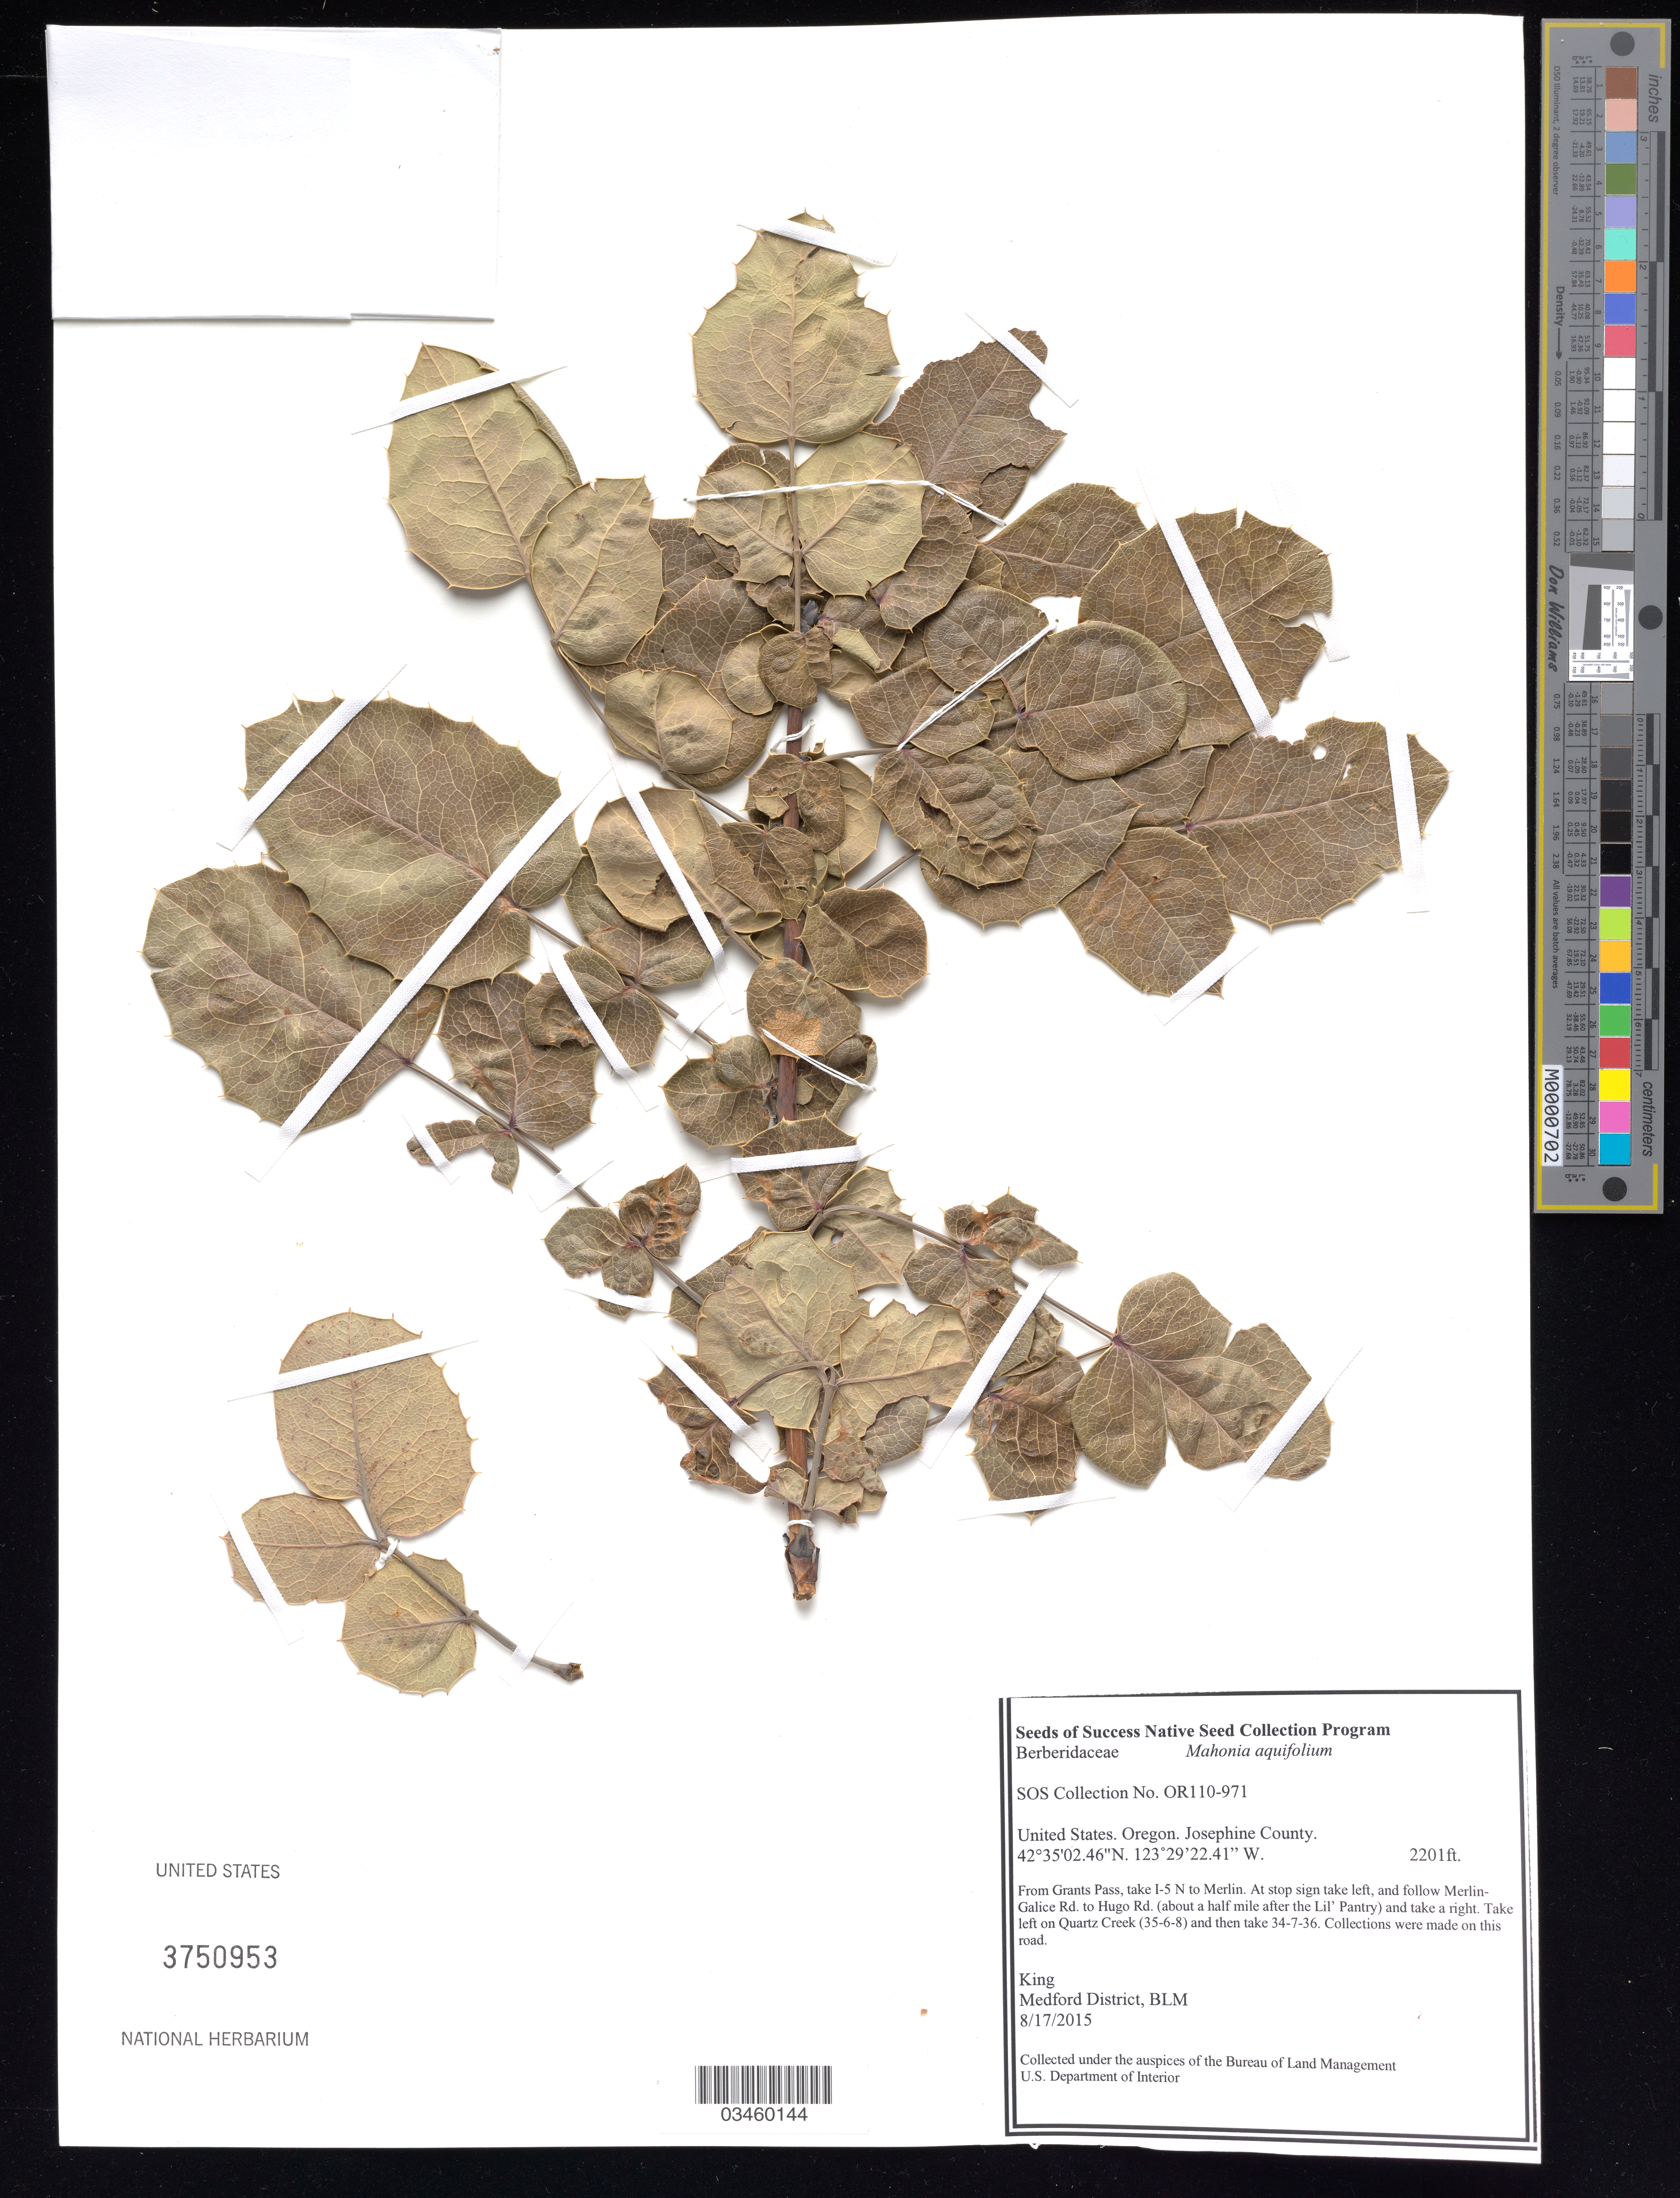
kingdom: Plantae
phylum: Tracheophyta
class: Magnoliopsida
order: Ranunculales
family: Berberidaceae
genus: Mahonia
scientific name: Mahonia aquifolium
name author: (Pursh) Nutt.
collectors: King, --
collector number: OR110-971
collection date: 2015-08-17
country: United States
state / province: Oregon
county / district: Josephine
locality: Quartz Creek, 34-7-36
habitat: Mixed forest- Pine/Madrone/Doug Fir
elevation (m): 671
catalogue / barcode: US 3750953